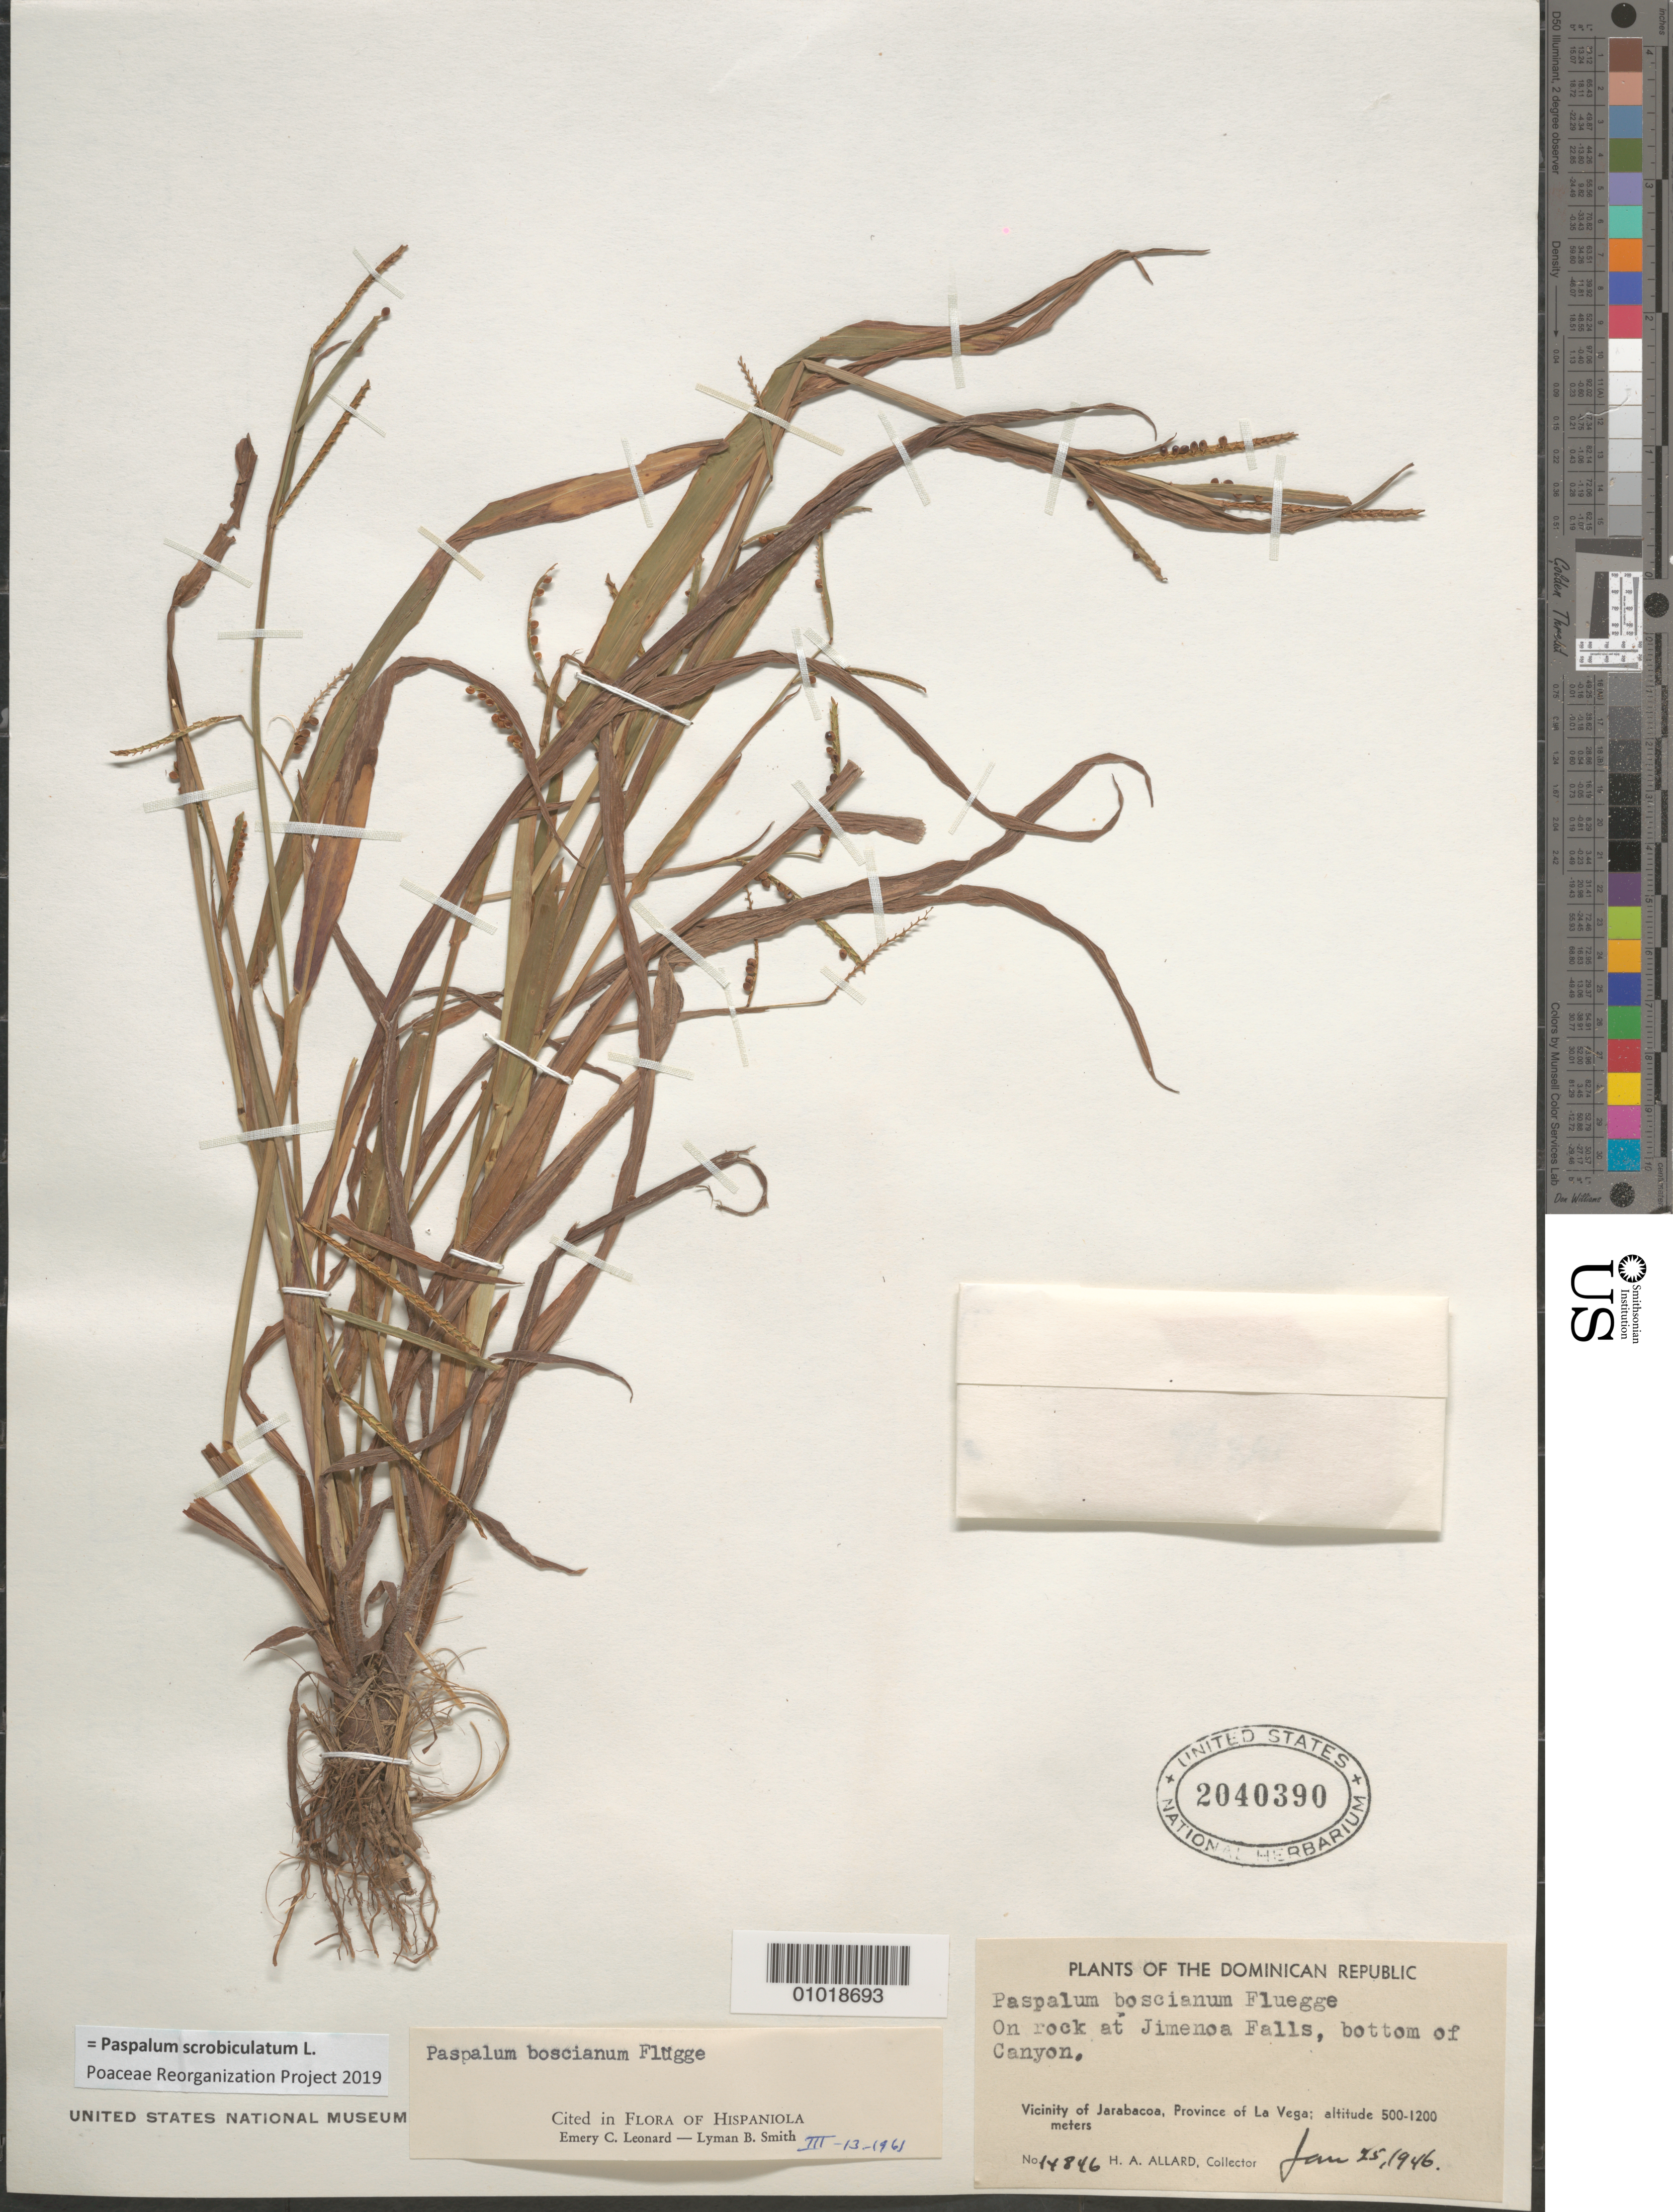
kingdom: Plantae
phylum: Tracheophyta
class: Liliopsida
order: Poales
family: Poaceae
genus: Paspalum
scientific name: Paspalum boscianum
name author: Flüggé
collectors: H. A. Allard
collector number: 14846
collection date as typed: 25 Jan 1946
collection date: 1946-01-25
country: Dominican Republic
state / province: La Vega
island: Hispaniola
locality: Vic. of Jarabaco, Prov. of La Vega, on rock at Jimenoa Falls, bottom of canyon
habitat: on rocks at falls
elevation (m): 500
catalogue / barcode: US 2040390